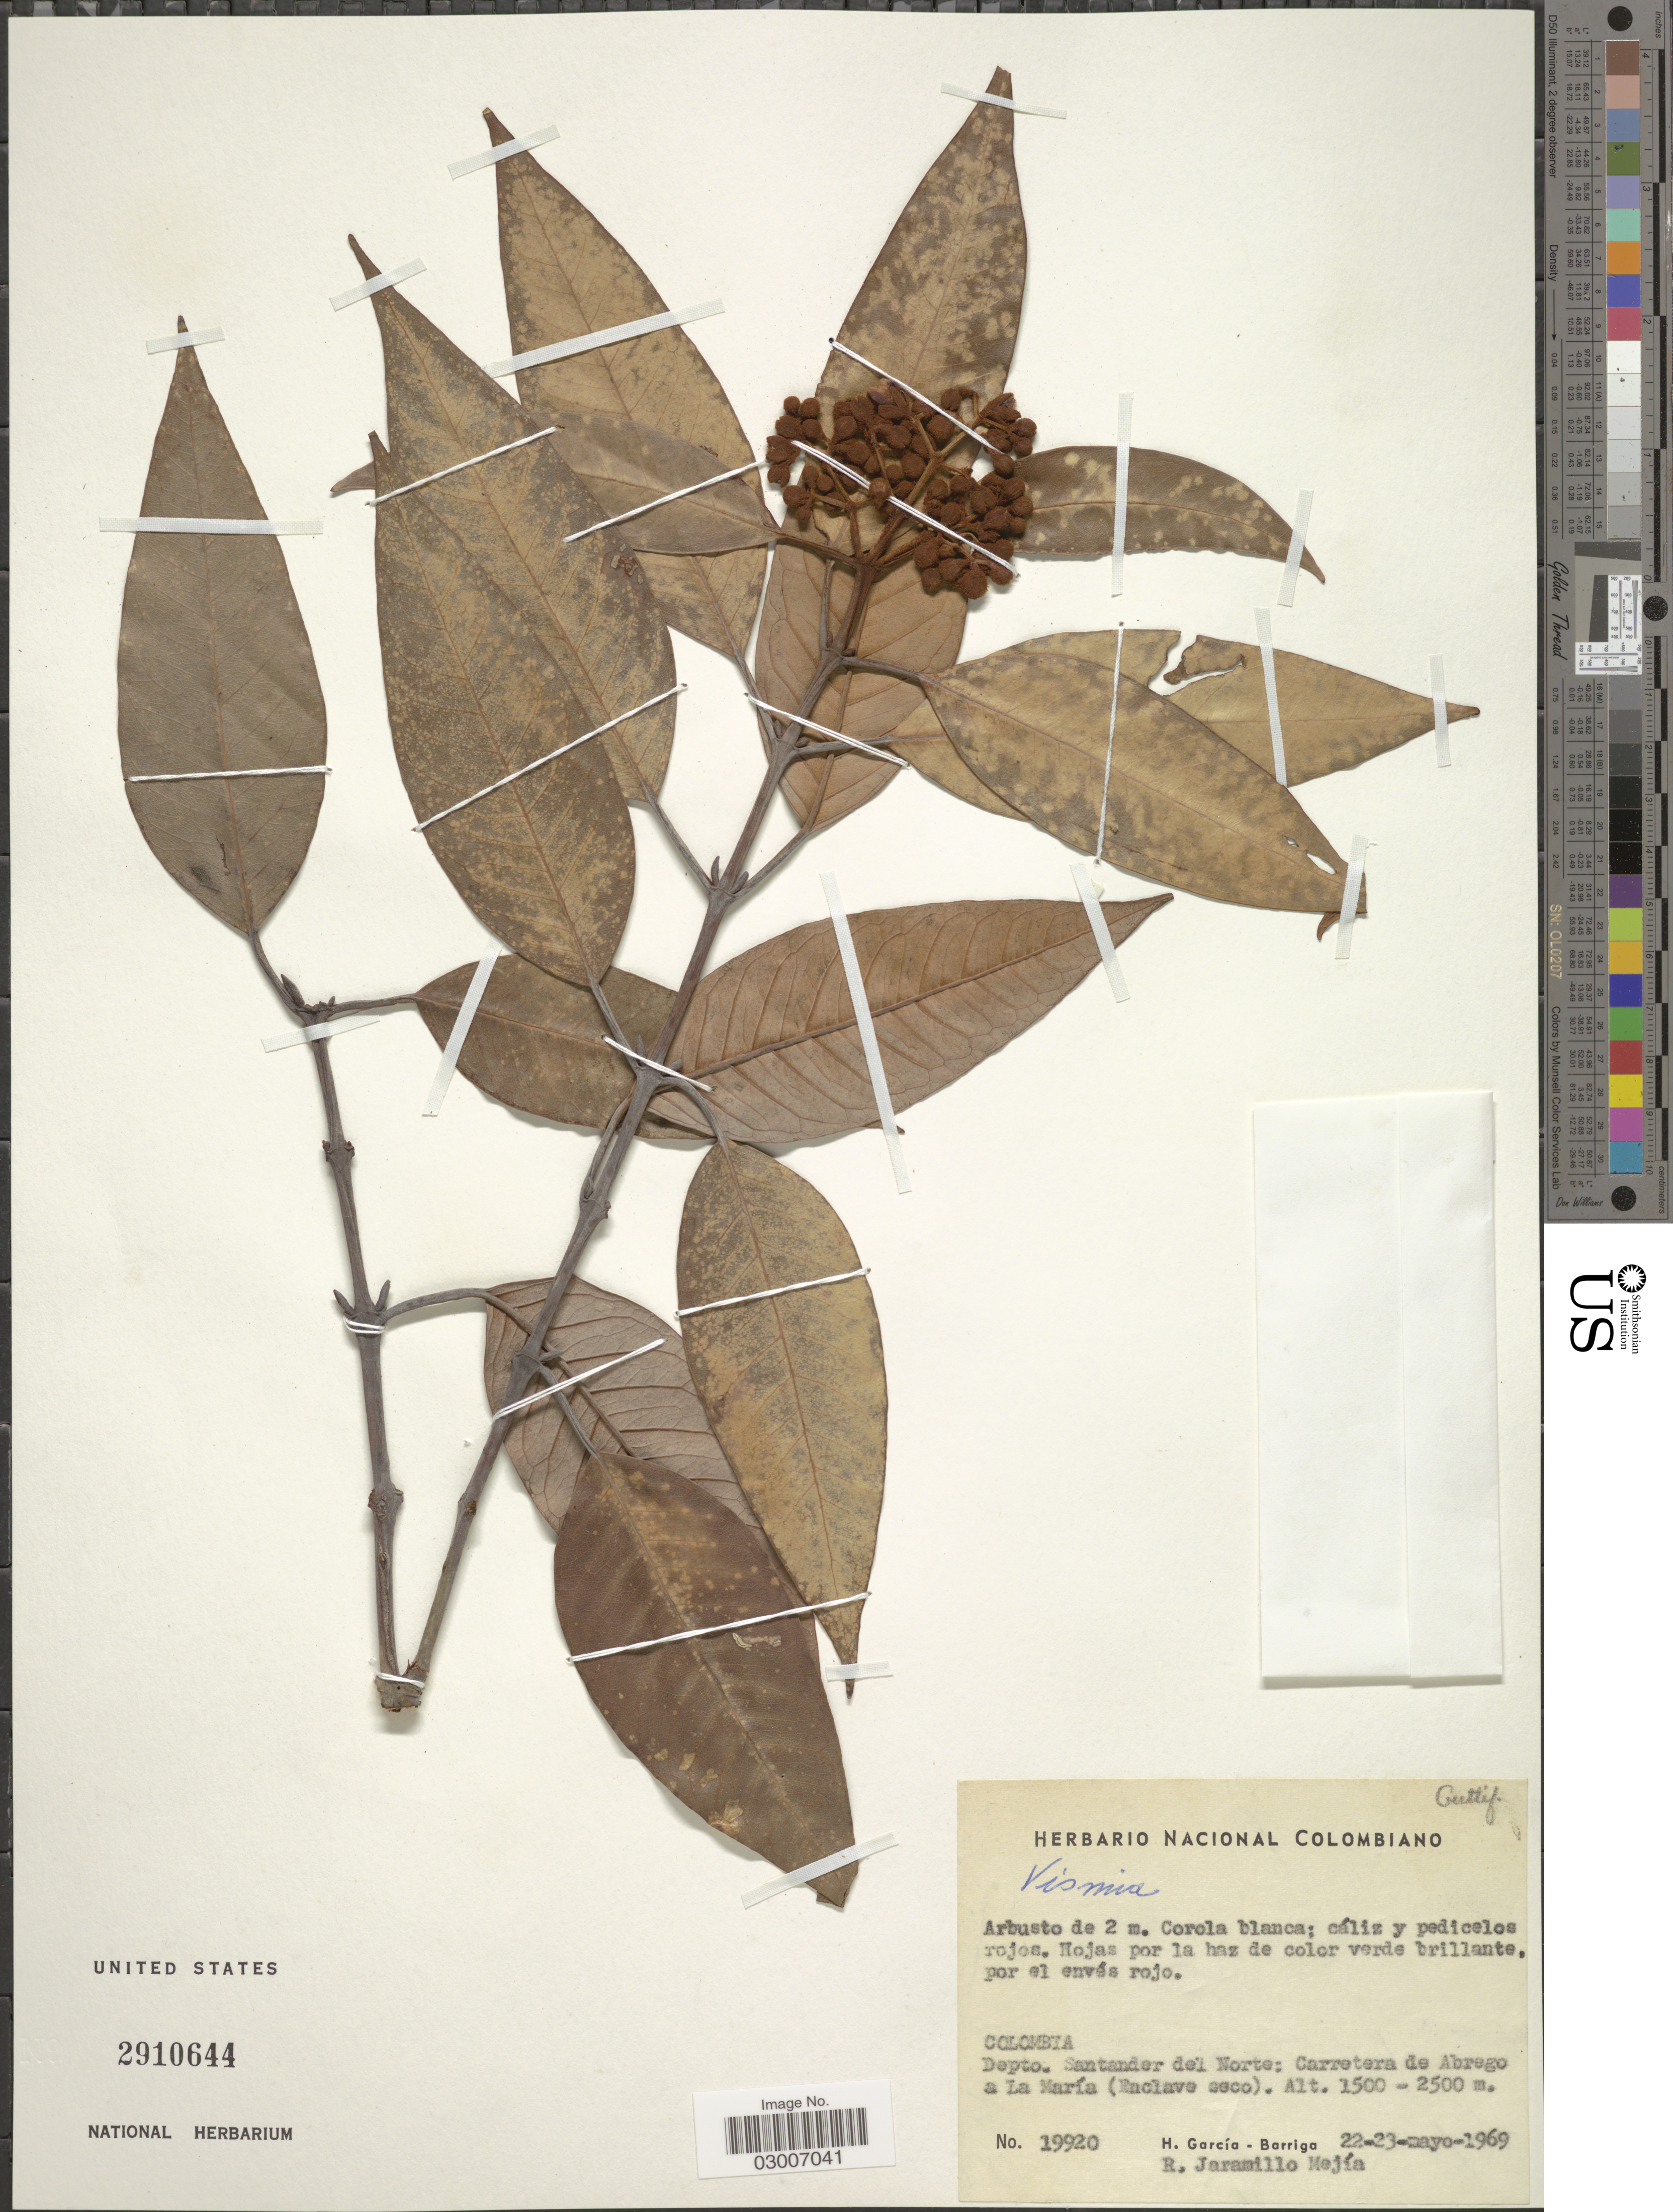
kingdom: Plantae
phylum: Tracheophyta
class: Magnoliopsida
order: Malpighiales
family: Hypericaceae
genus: Vismia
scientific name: Vismia sp.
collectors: H. García Barriga & R. Jaramillo M.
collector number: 19920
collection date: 1969-05-22/1969-05-23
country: Colombia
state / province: Norte de Santander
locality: Depto. Santander del Norte: Carretera de Abrego a La María (Enclave seco).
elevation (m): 1500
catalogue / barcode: US 2910644